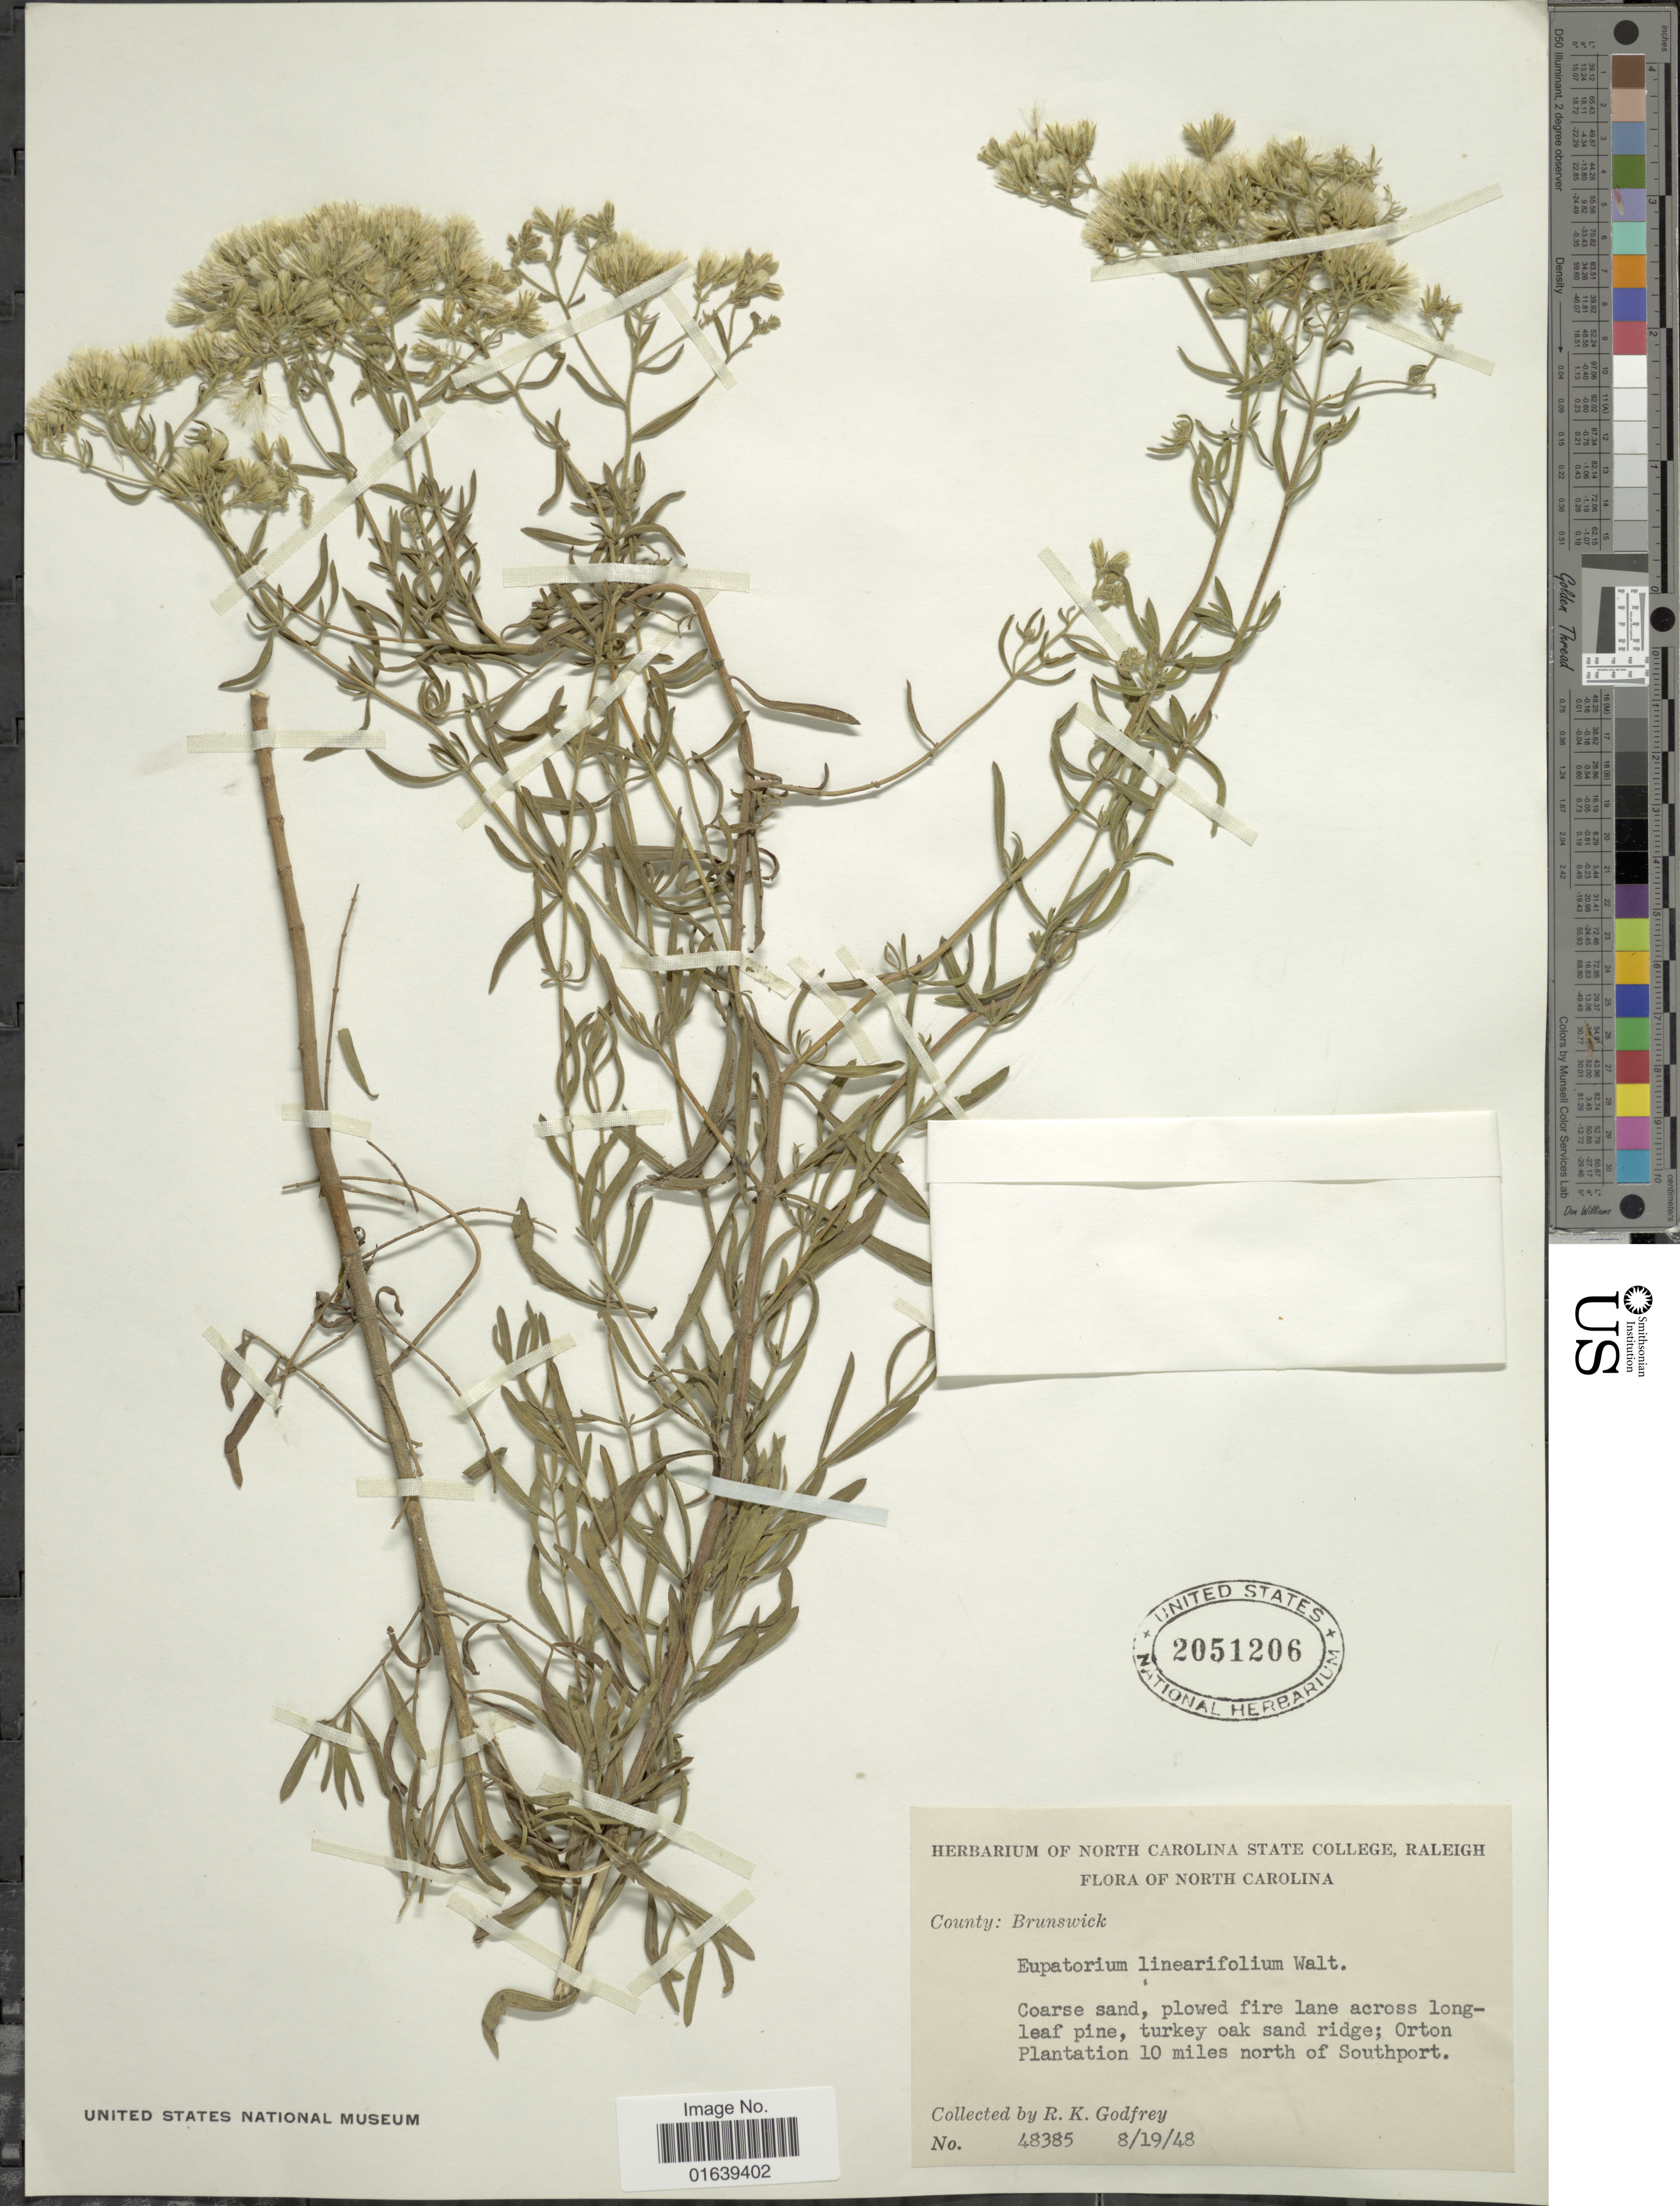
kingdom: Plantae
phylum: Tracheophyta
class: Magnoliopsida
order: Asterales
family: Asteraceae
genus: Eupatorium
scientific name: Eupatorium linearifolium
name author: Walter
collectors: R. K. Godfrey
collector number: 48385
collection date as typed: Transcribed d/m/y: 19/8/48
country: United States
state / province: North Carolina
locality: North Carolina. County: Brunswick. Orton Plantation 10 miles north of Southport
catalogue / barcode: US 2051206